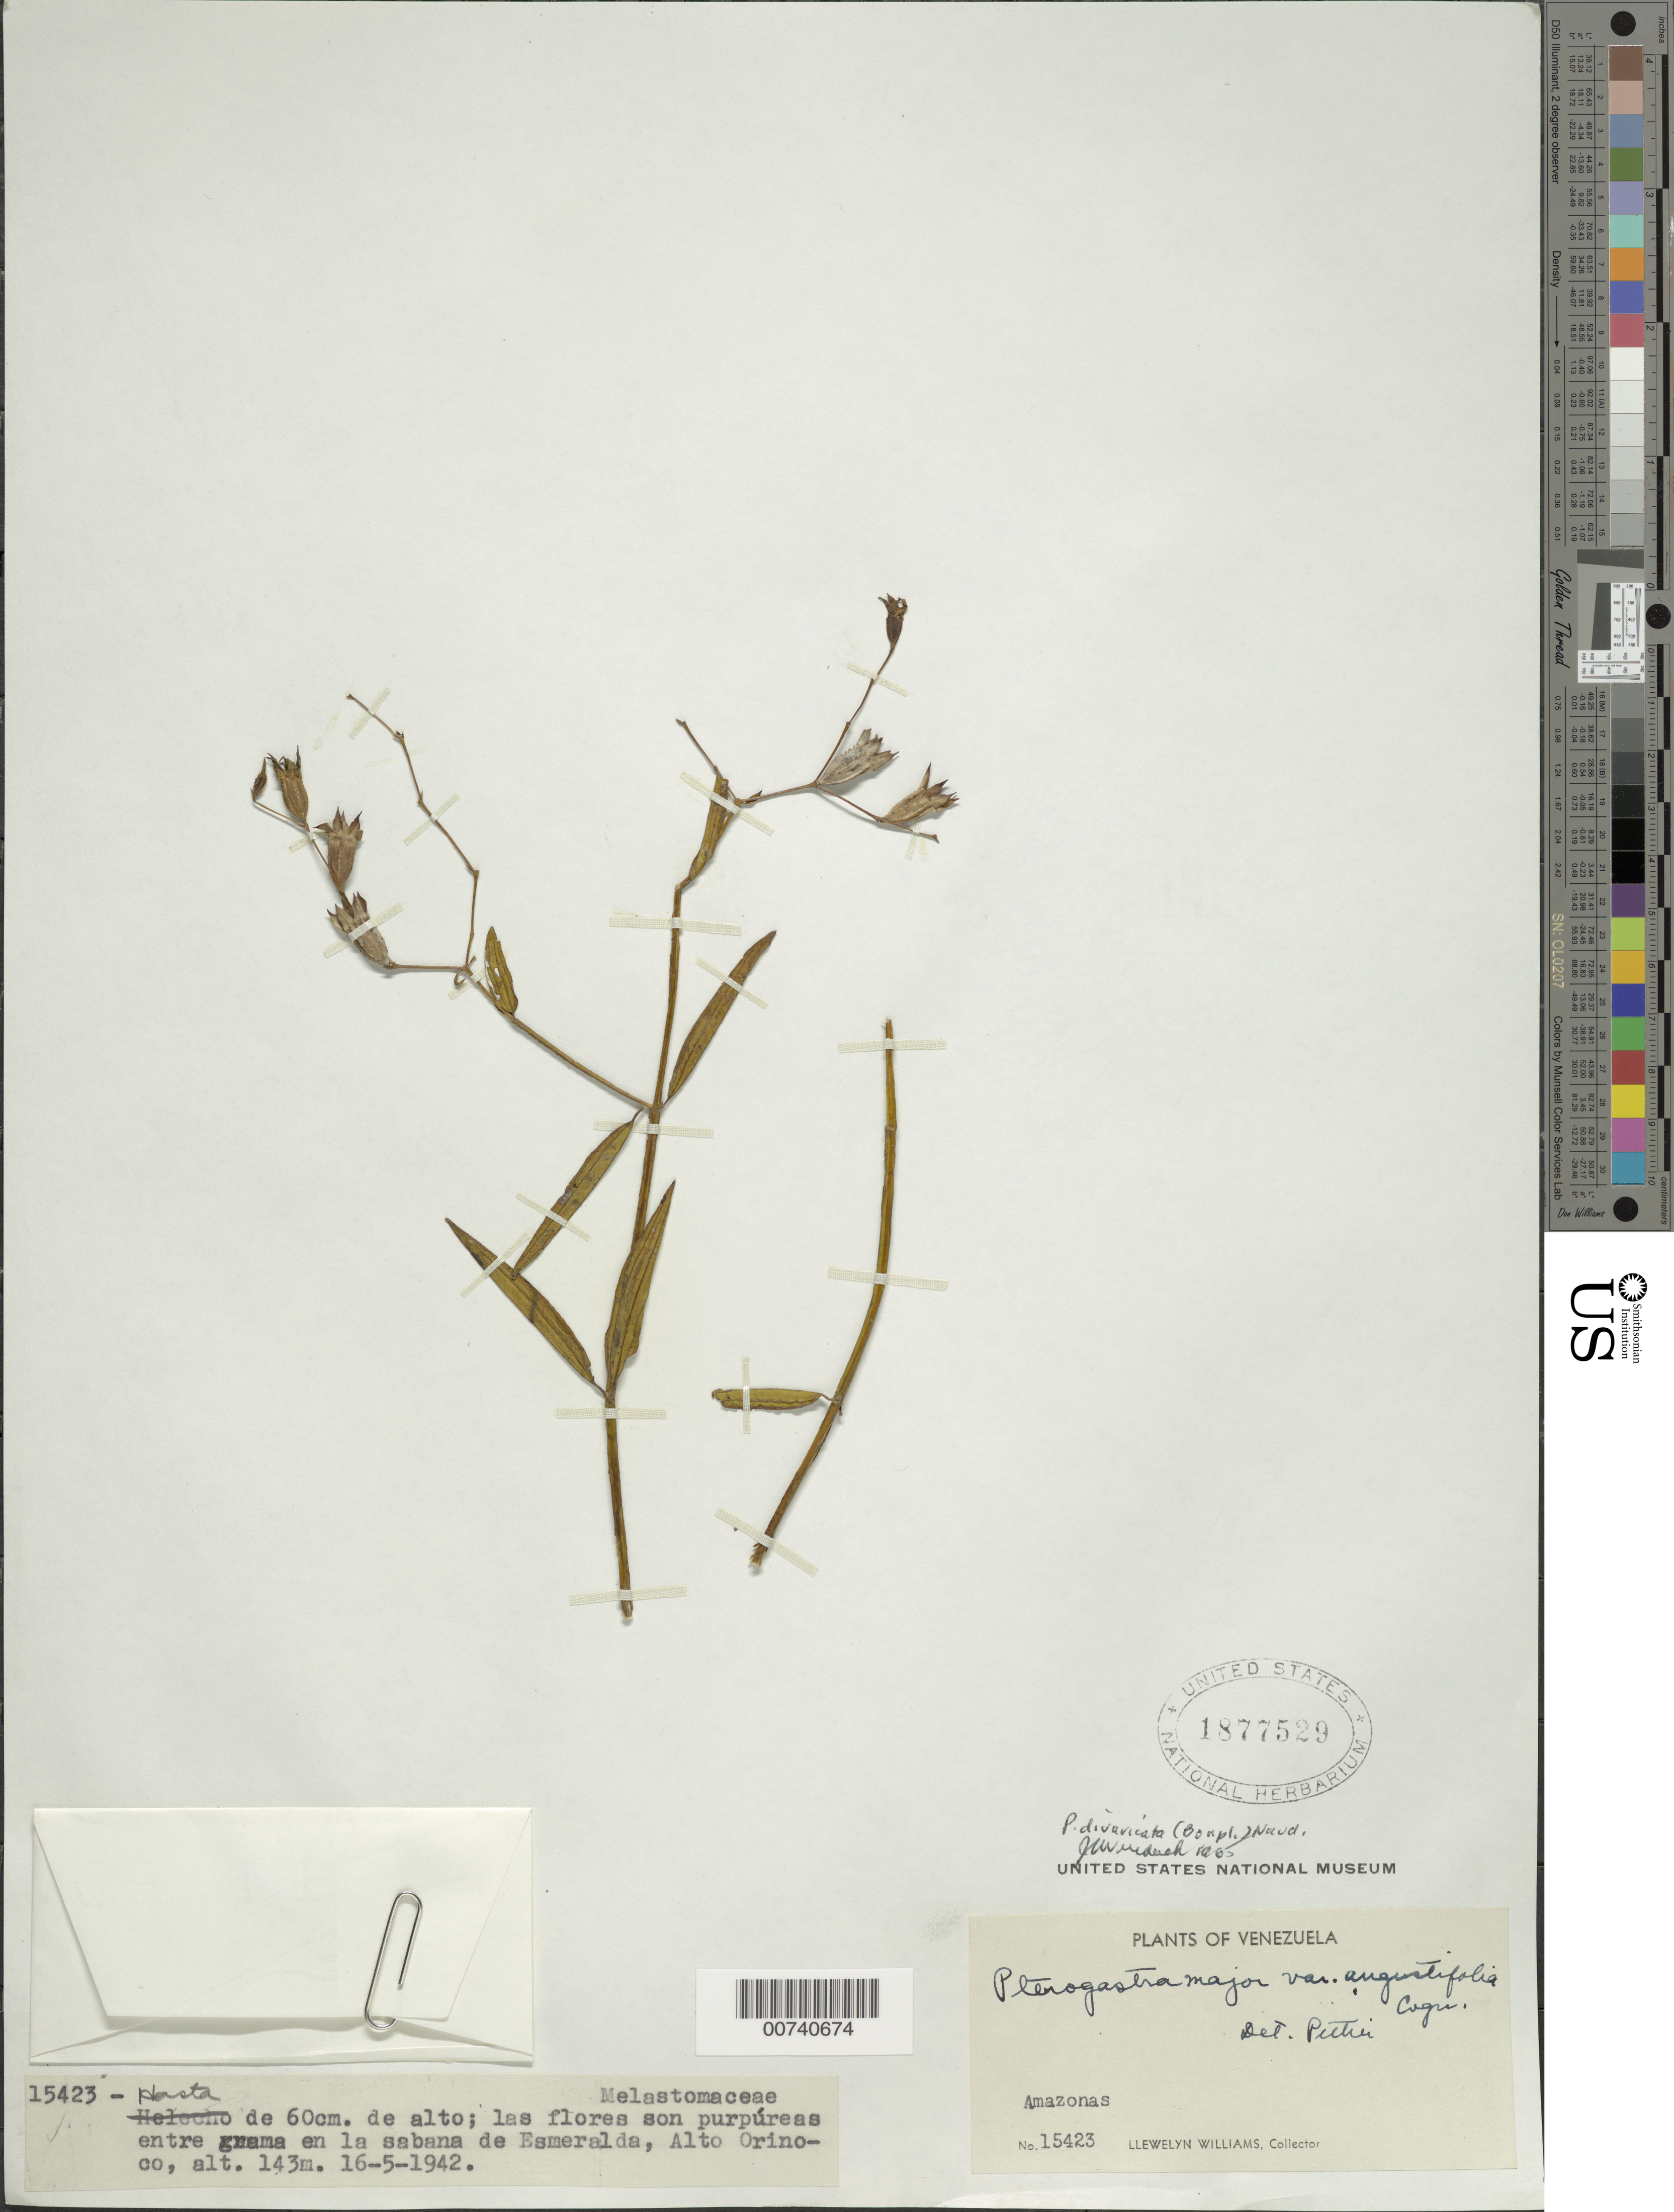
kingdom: Plantae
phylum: Tracheophyta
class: Magnoliopsida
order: Myrtales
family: Melastomataceae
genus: Pterogastra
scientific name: Pterogastra divaricata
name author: (Bonpl.) Naudin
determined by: Wurdack, John J., (US), US (UNITED STATES)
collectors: Ll. Williams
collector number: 15423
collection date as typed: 16-May-42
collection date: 1942-05-16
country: Venezuela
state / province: Amazonas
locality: Esmeralda, Alto Orinoco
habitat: Savanna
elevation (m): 143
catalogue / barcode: US 1877529